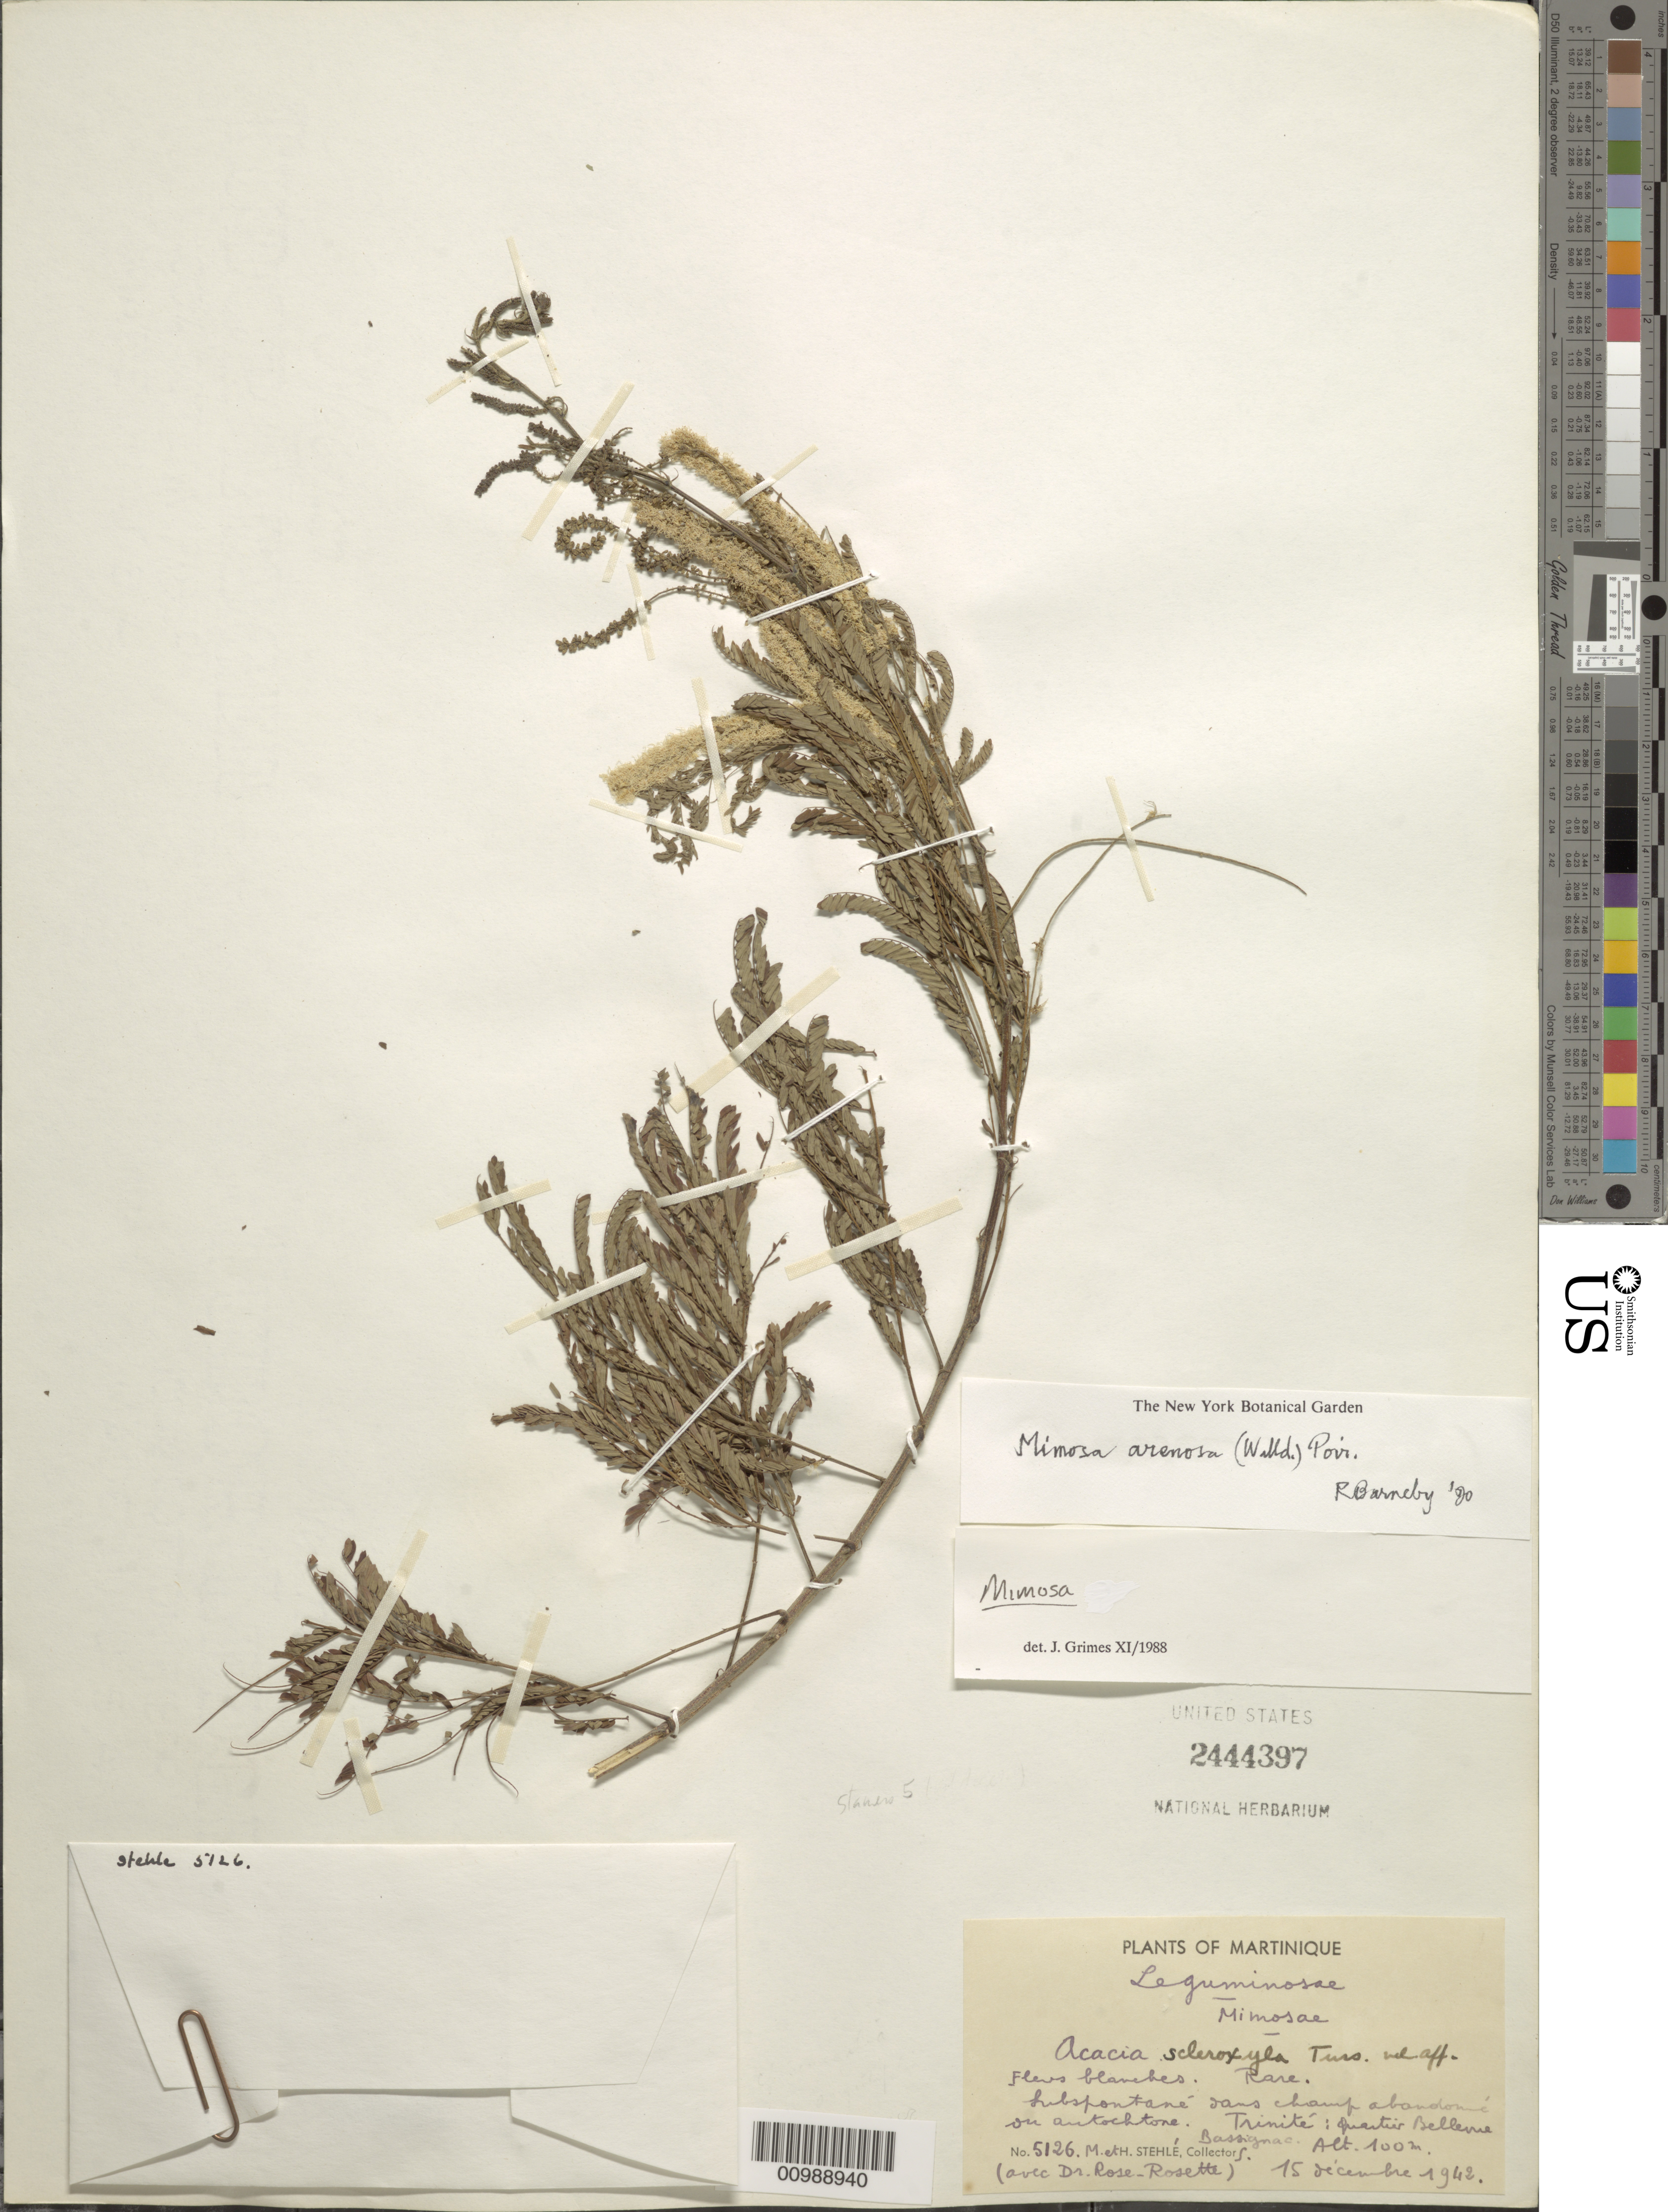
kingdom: Plantae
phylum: Tracheophyta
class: Magnoliopsida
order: Fabales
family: Fabaceae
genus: Mimosa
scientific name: Mimosa arenosa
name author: (Willd.) Poir.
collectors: H. Stehlé & M. Stehlé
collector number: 5126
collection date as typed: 15 Dec 1942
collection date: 1942-12-15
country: Martinique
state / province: La Trinité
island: Martinique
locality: Trinite; quartier Bellevue, Bassignac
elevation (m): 100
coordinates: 0 N, 0 E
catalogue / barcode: US 2444397